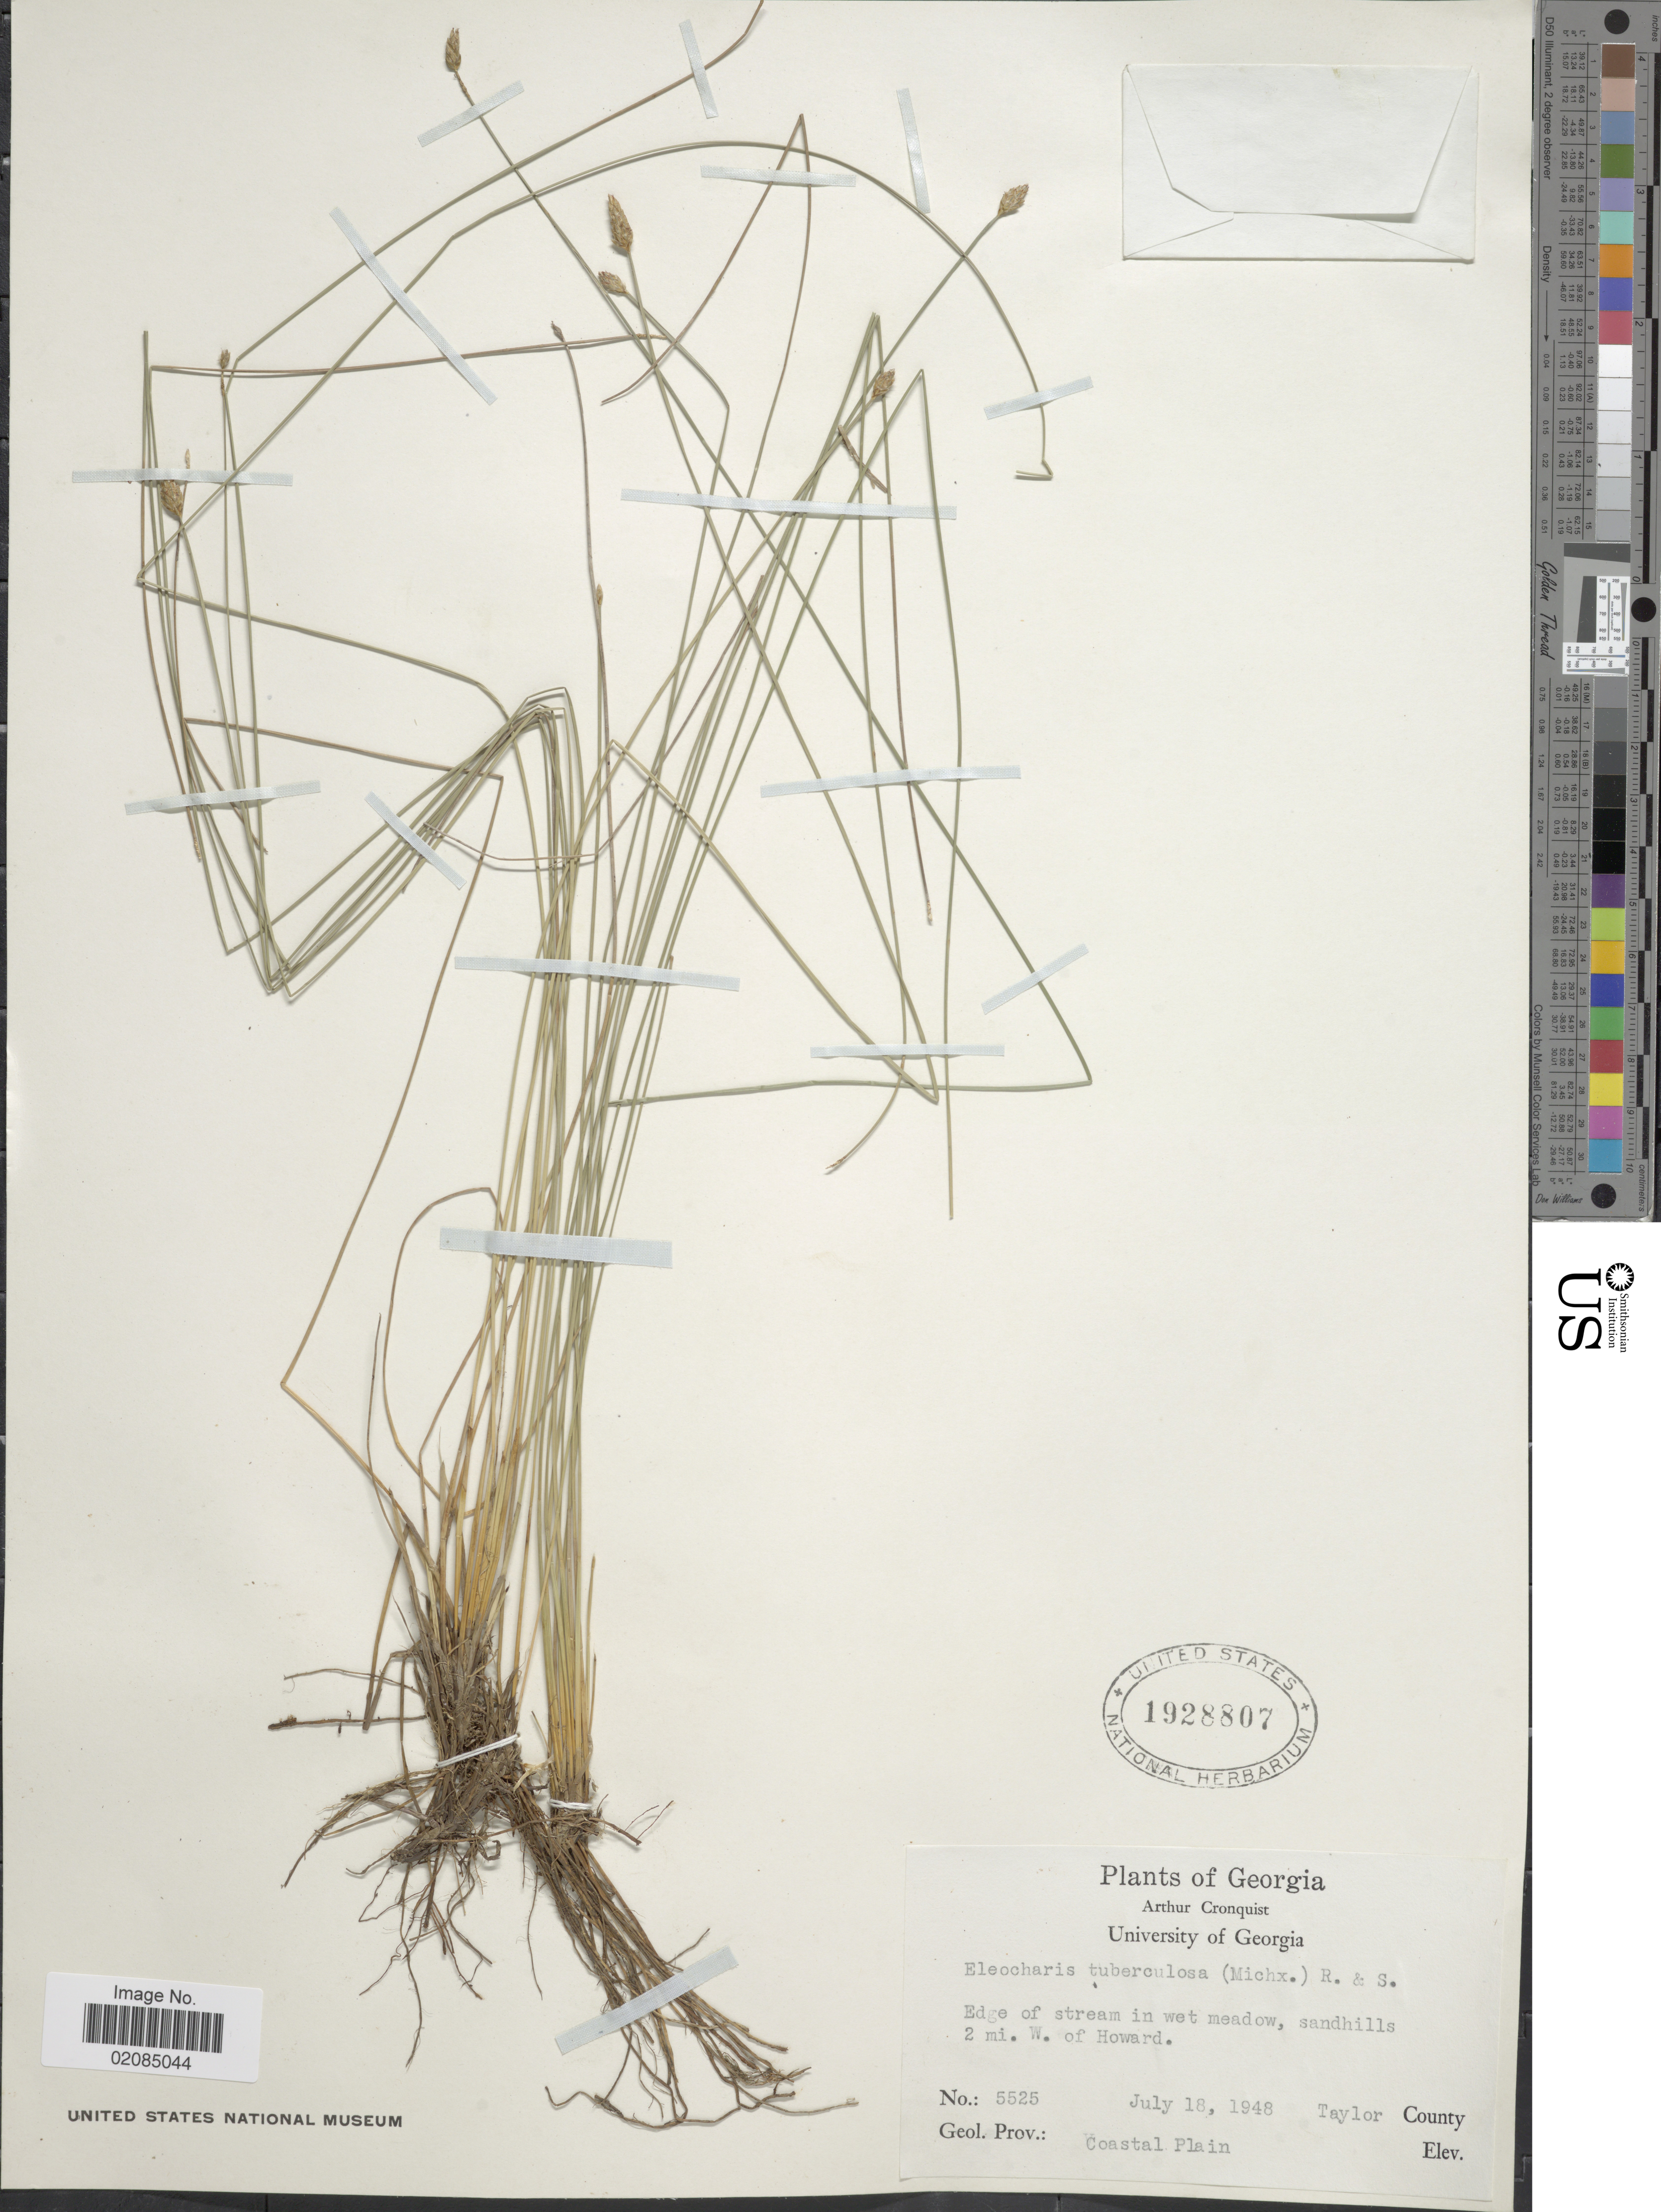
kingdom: Plantae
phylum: Tracheophyta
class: Liliopsida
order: Poales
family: Cyperaceae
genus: Eleocharis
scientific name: Eleocharis tuberculosa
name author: (Michx.) Roem. & Schult.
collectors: A. J. Cronquist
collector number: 5525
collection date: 1948-07-18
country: United States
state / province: Georgia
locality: Edge of stream in wet meadow, sandhills 2 mi. W. of Howard, Taylor County, Coastal Plain.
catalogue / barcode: US 1928807